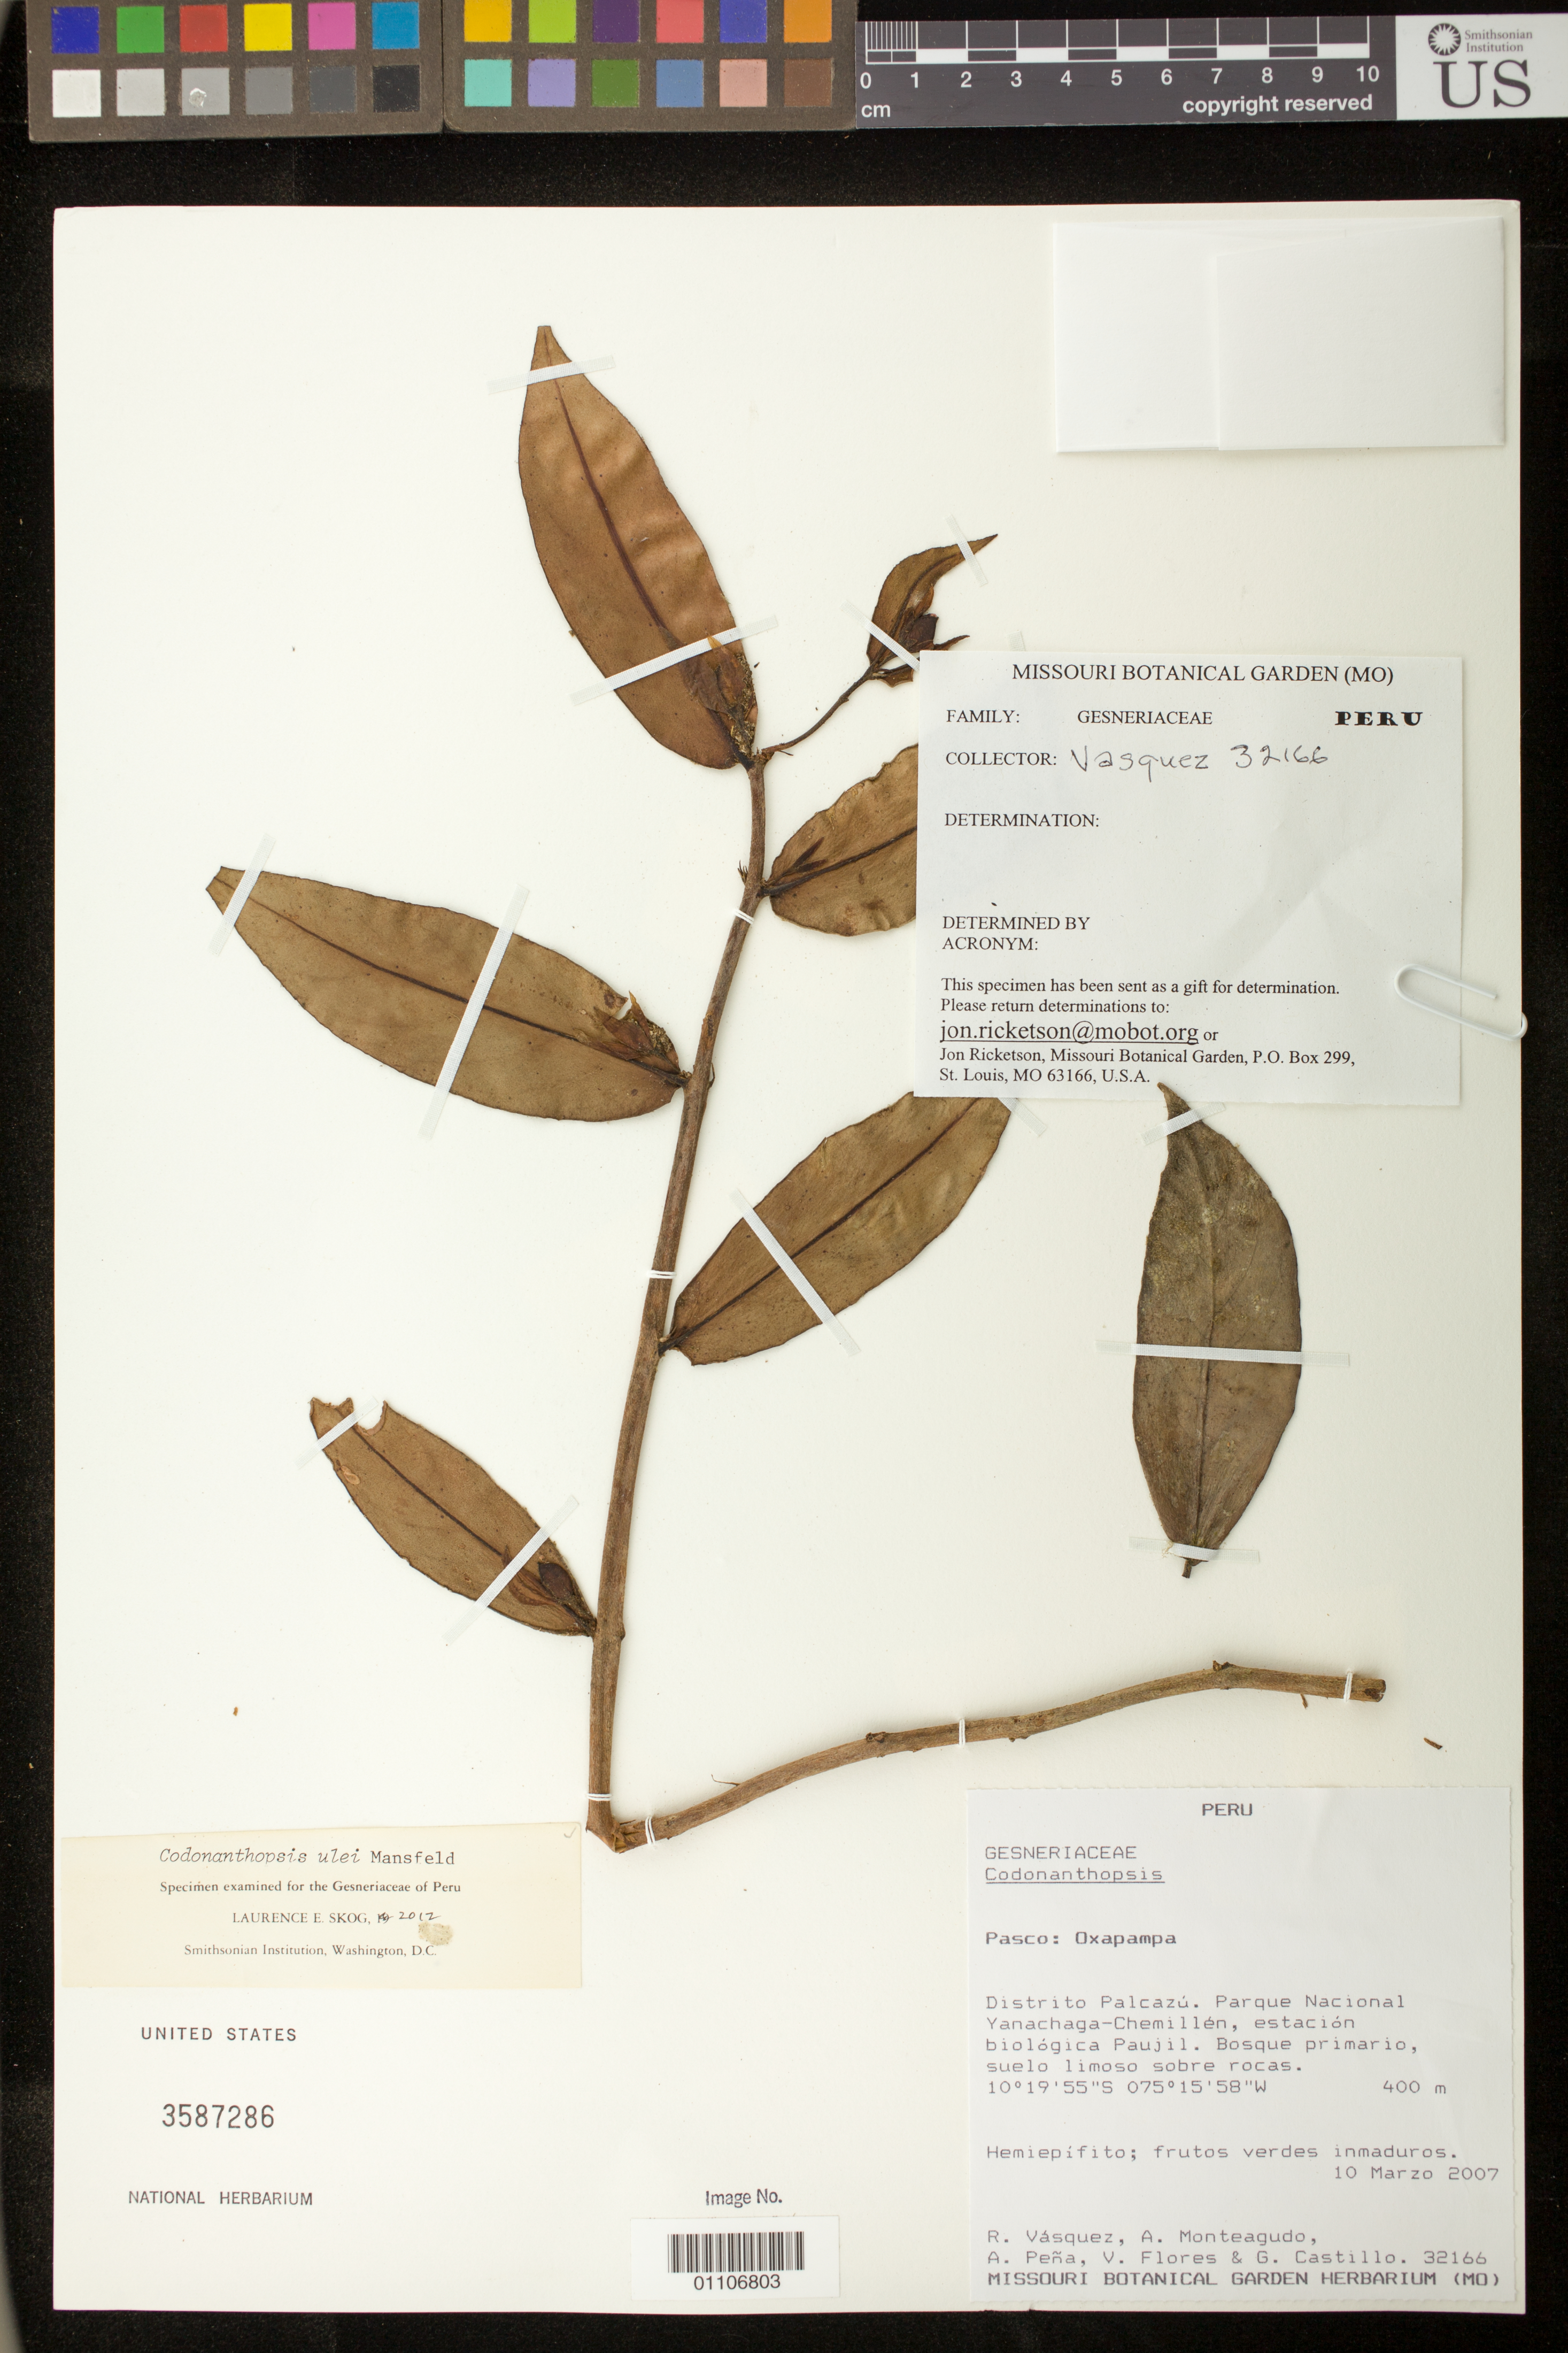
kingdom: Plantae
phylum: Tracheophyta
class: Magnoliopsida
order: Lamiales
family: Gesneriaceae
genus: Codonanthopsis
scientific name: Codonanthopsis ulei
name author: Mansf.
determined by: Skog, Laurence E.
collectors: R. Vásquez, A. Monteagudo, A. Pena, V. Flores & G. Castillo C.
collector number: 32166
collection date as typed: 10 Mar 2007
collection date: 2007-03-10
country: Peru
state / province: Pasco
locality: Oxapampa: Distrito Palcazu. Parque Nacional Yanachaga-Chemillen, estacion biologica Paujil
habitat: Bosque primario, suelo limoso sobre rocas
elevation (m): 400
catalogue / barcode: US 3587286